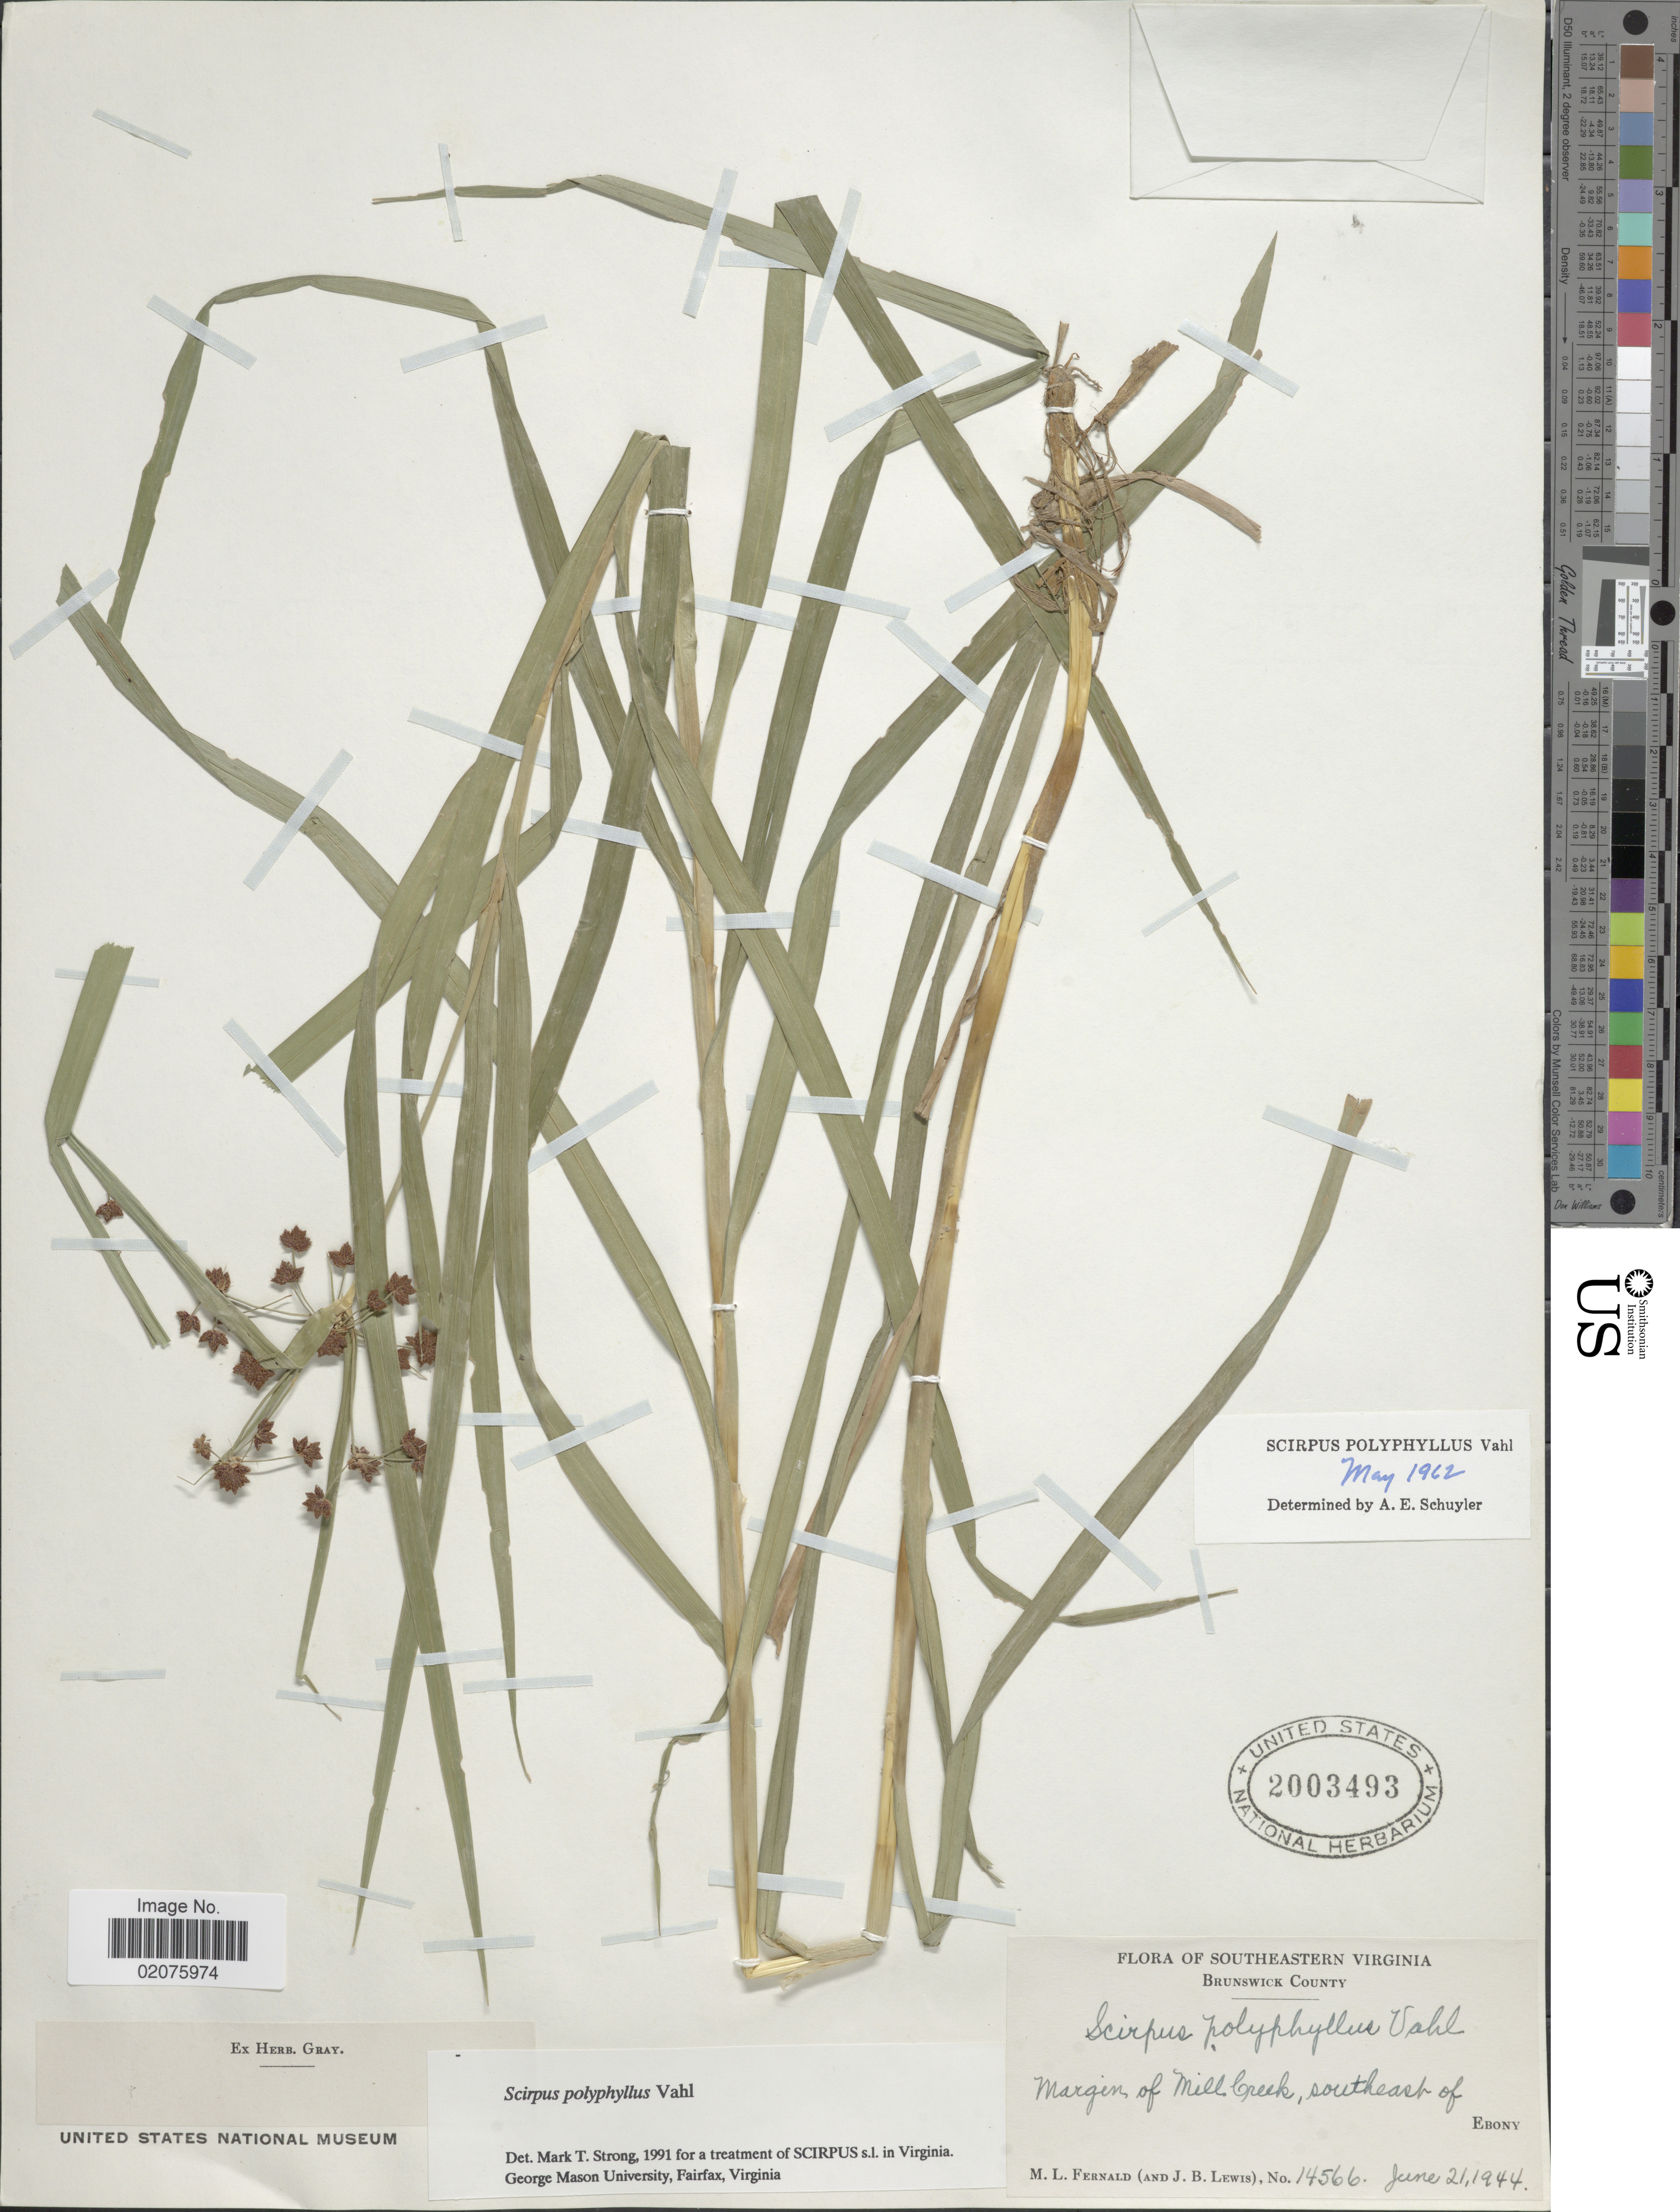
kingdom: Plantae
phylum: Tracheophyta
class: Liliopsida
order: Poales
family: Cyperaceae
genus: Scirpus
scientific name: Scirpus polyphyllus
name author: Vahl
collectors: M. L. Fernald & J. B. Lewis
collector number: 14566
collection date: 1944-06-21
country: United States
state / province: Virginia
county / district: Brunswick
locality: Southeastern Virginia, Brunswick County, margin of Mill Creek, southeast of Ebony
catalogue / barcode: US 2003493